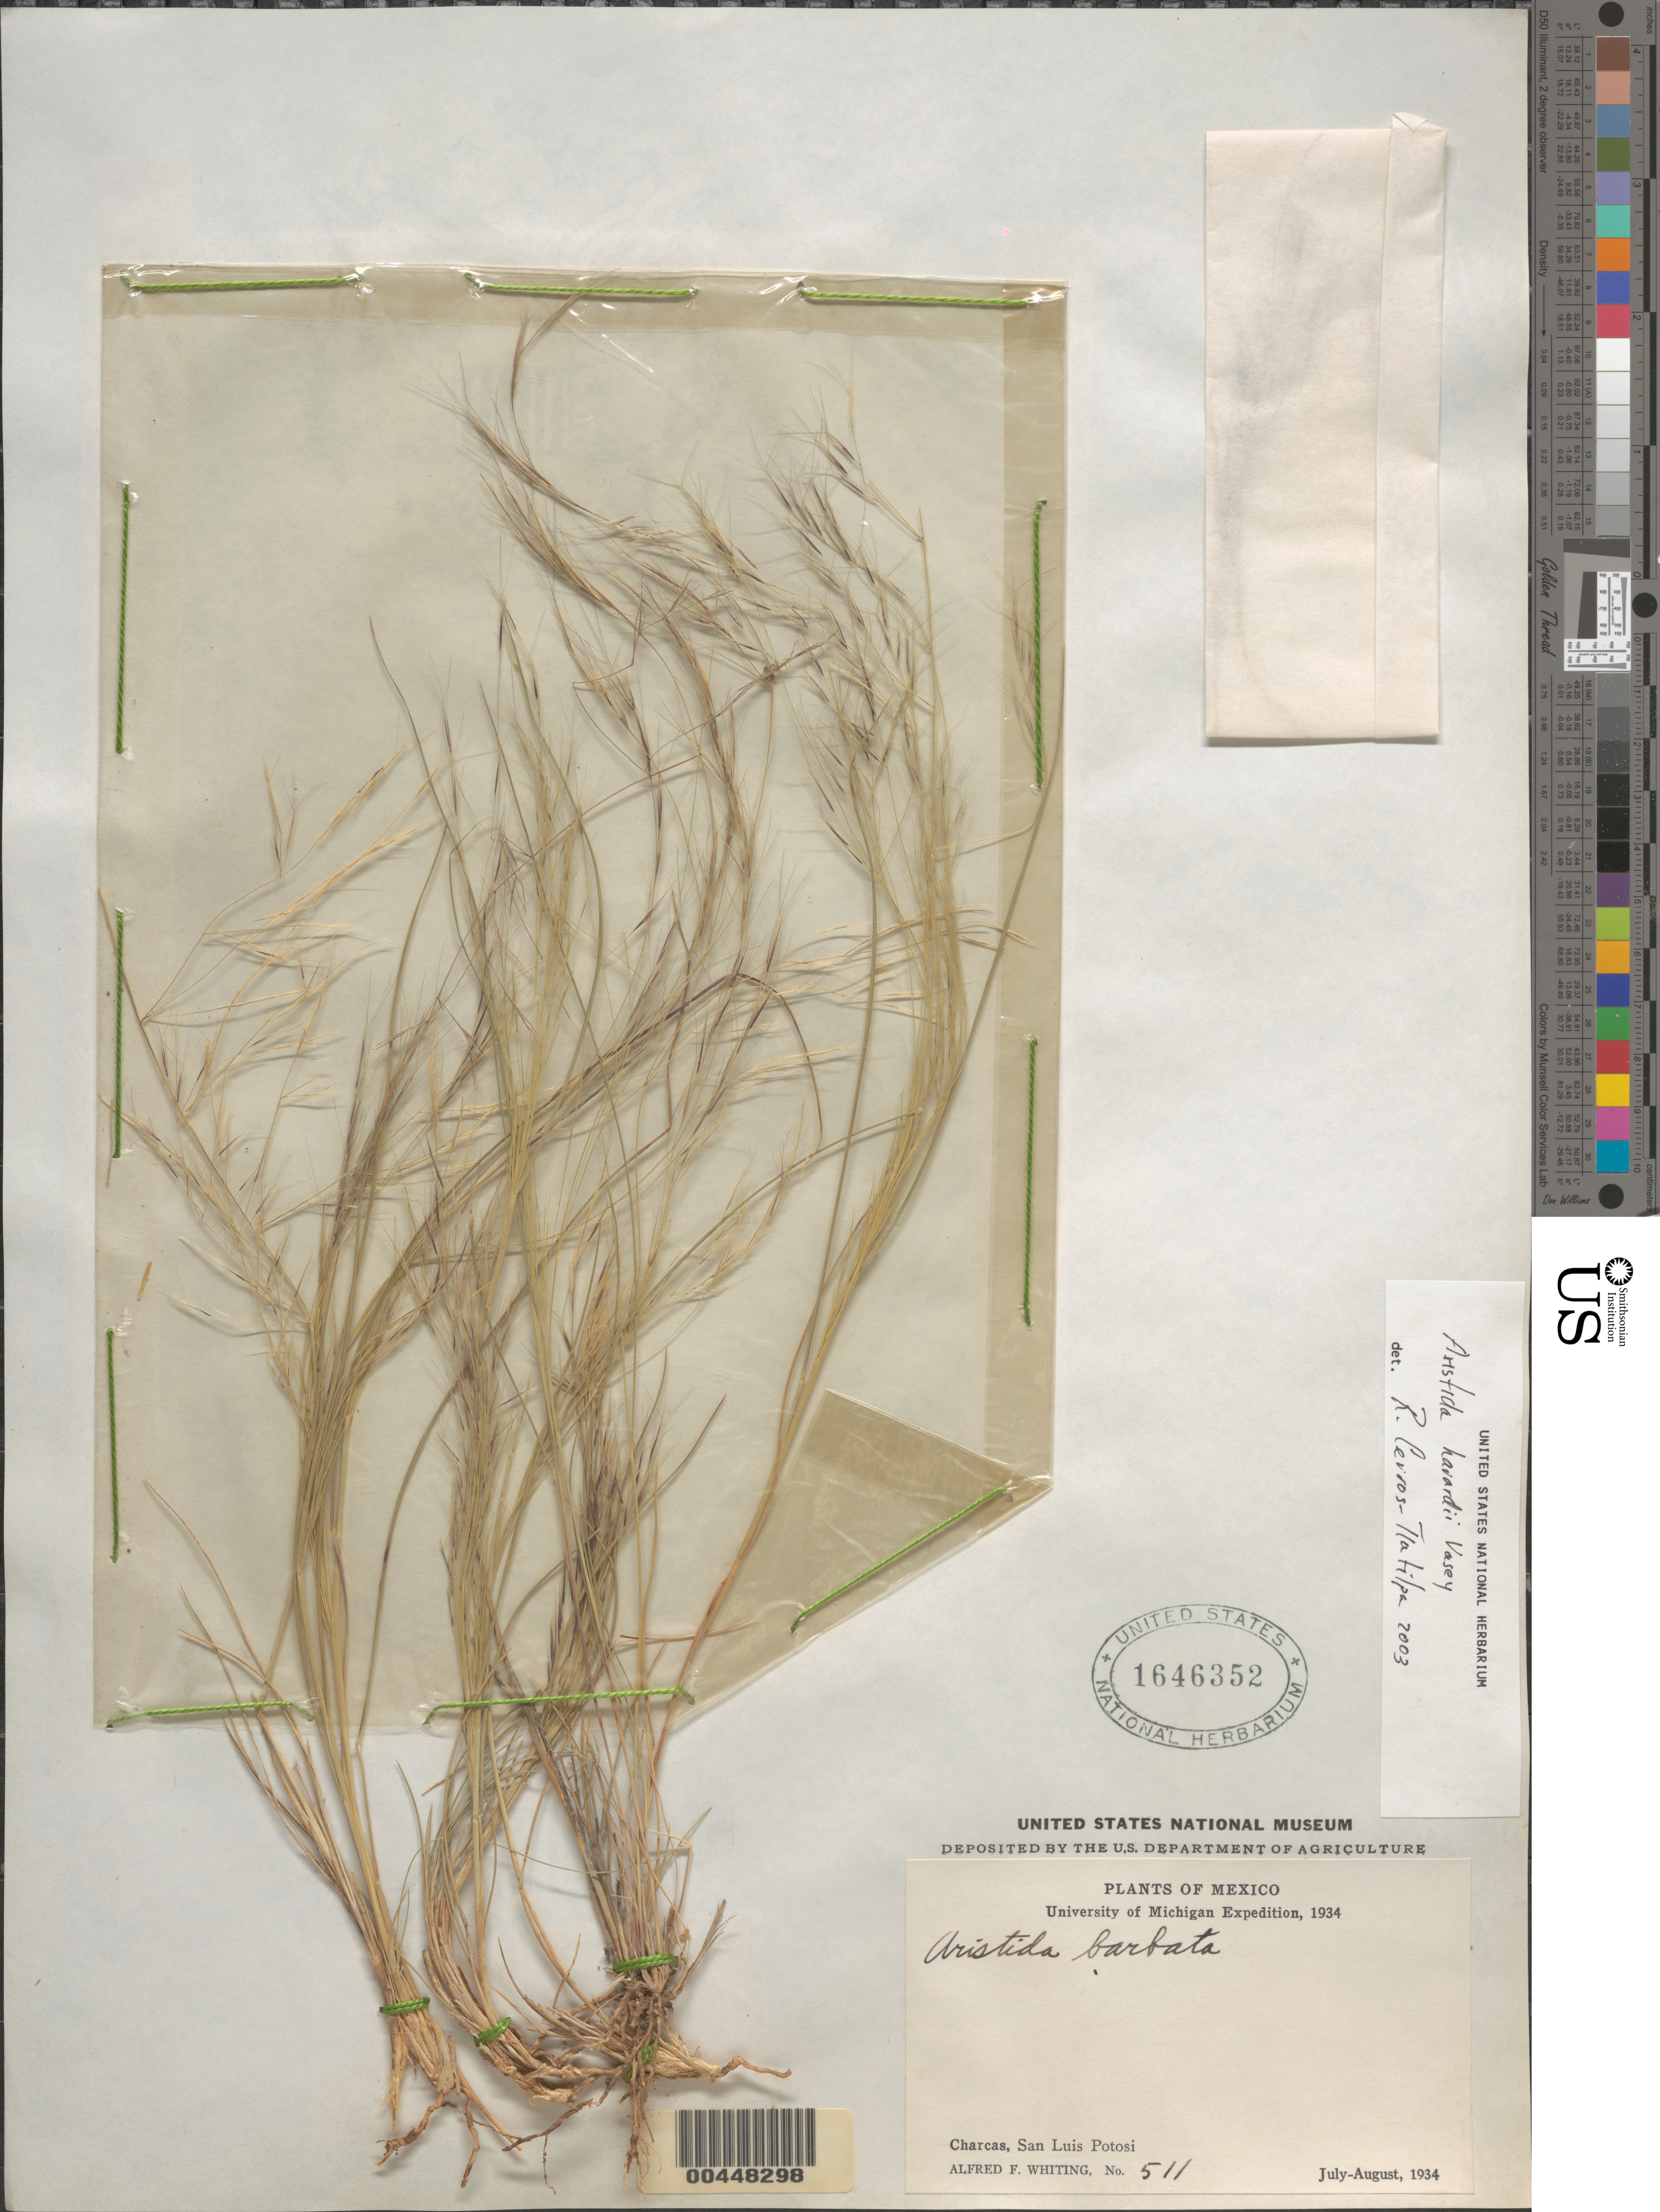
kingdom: Plantae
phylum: Tracheophyta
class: Liliopsida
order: Poales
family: Poaceae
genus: Aristida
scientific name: Aristida havardii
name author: Vasey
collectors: A. F. Whiting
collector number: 511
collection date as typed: Jul 1934 to Aug 1934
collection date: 1934-07/1934-08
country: Mexico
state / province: San Luis Potosi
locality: Charcas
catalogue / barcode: US 1646352